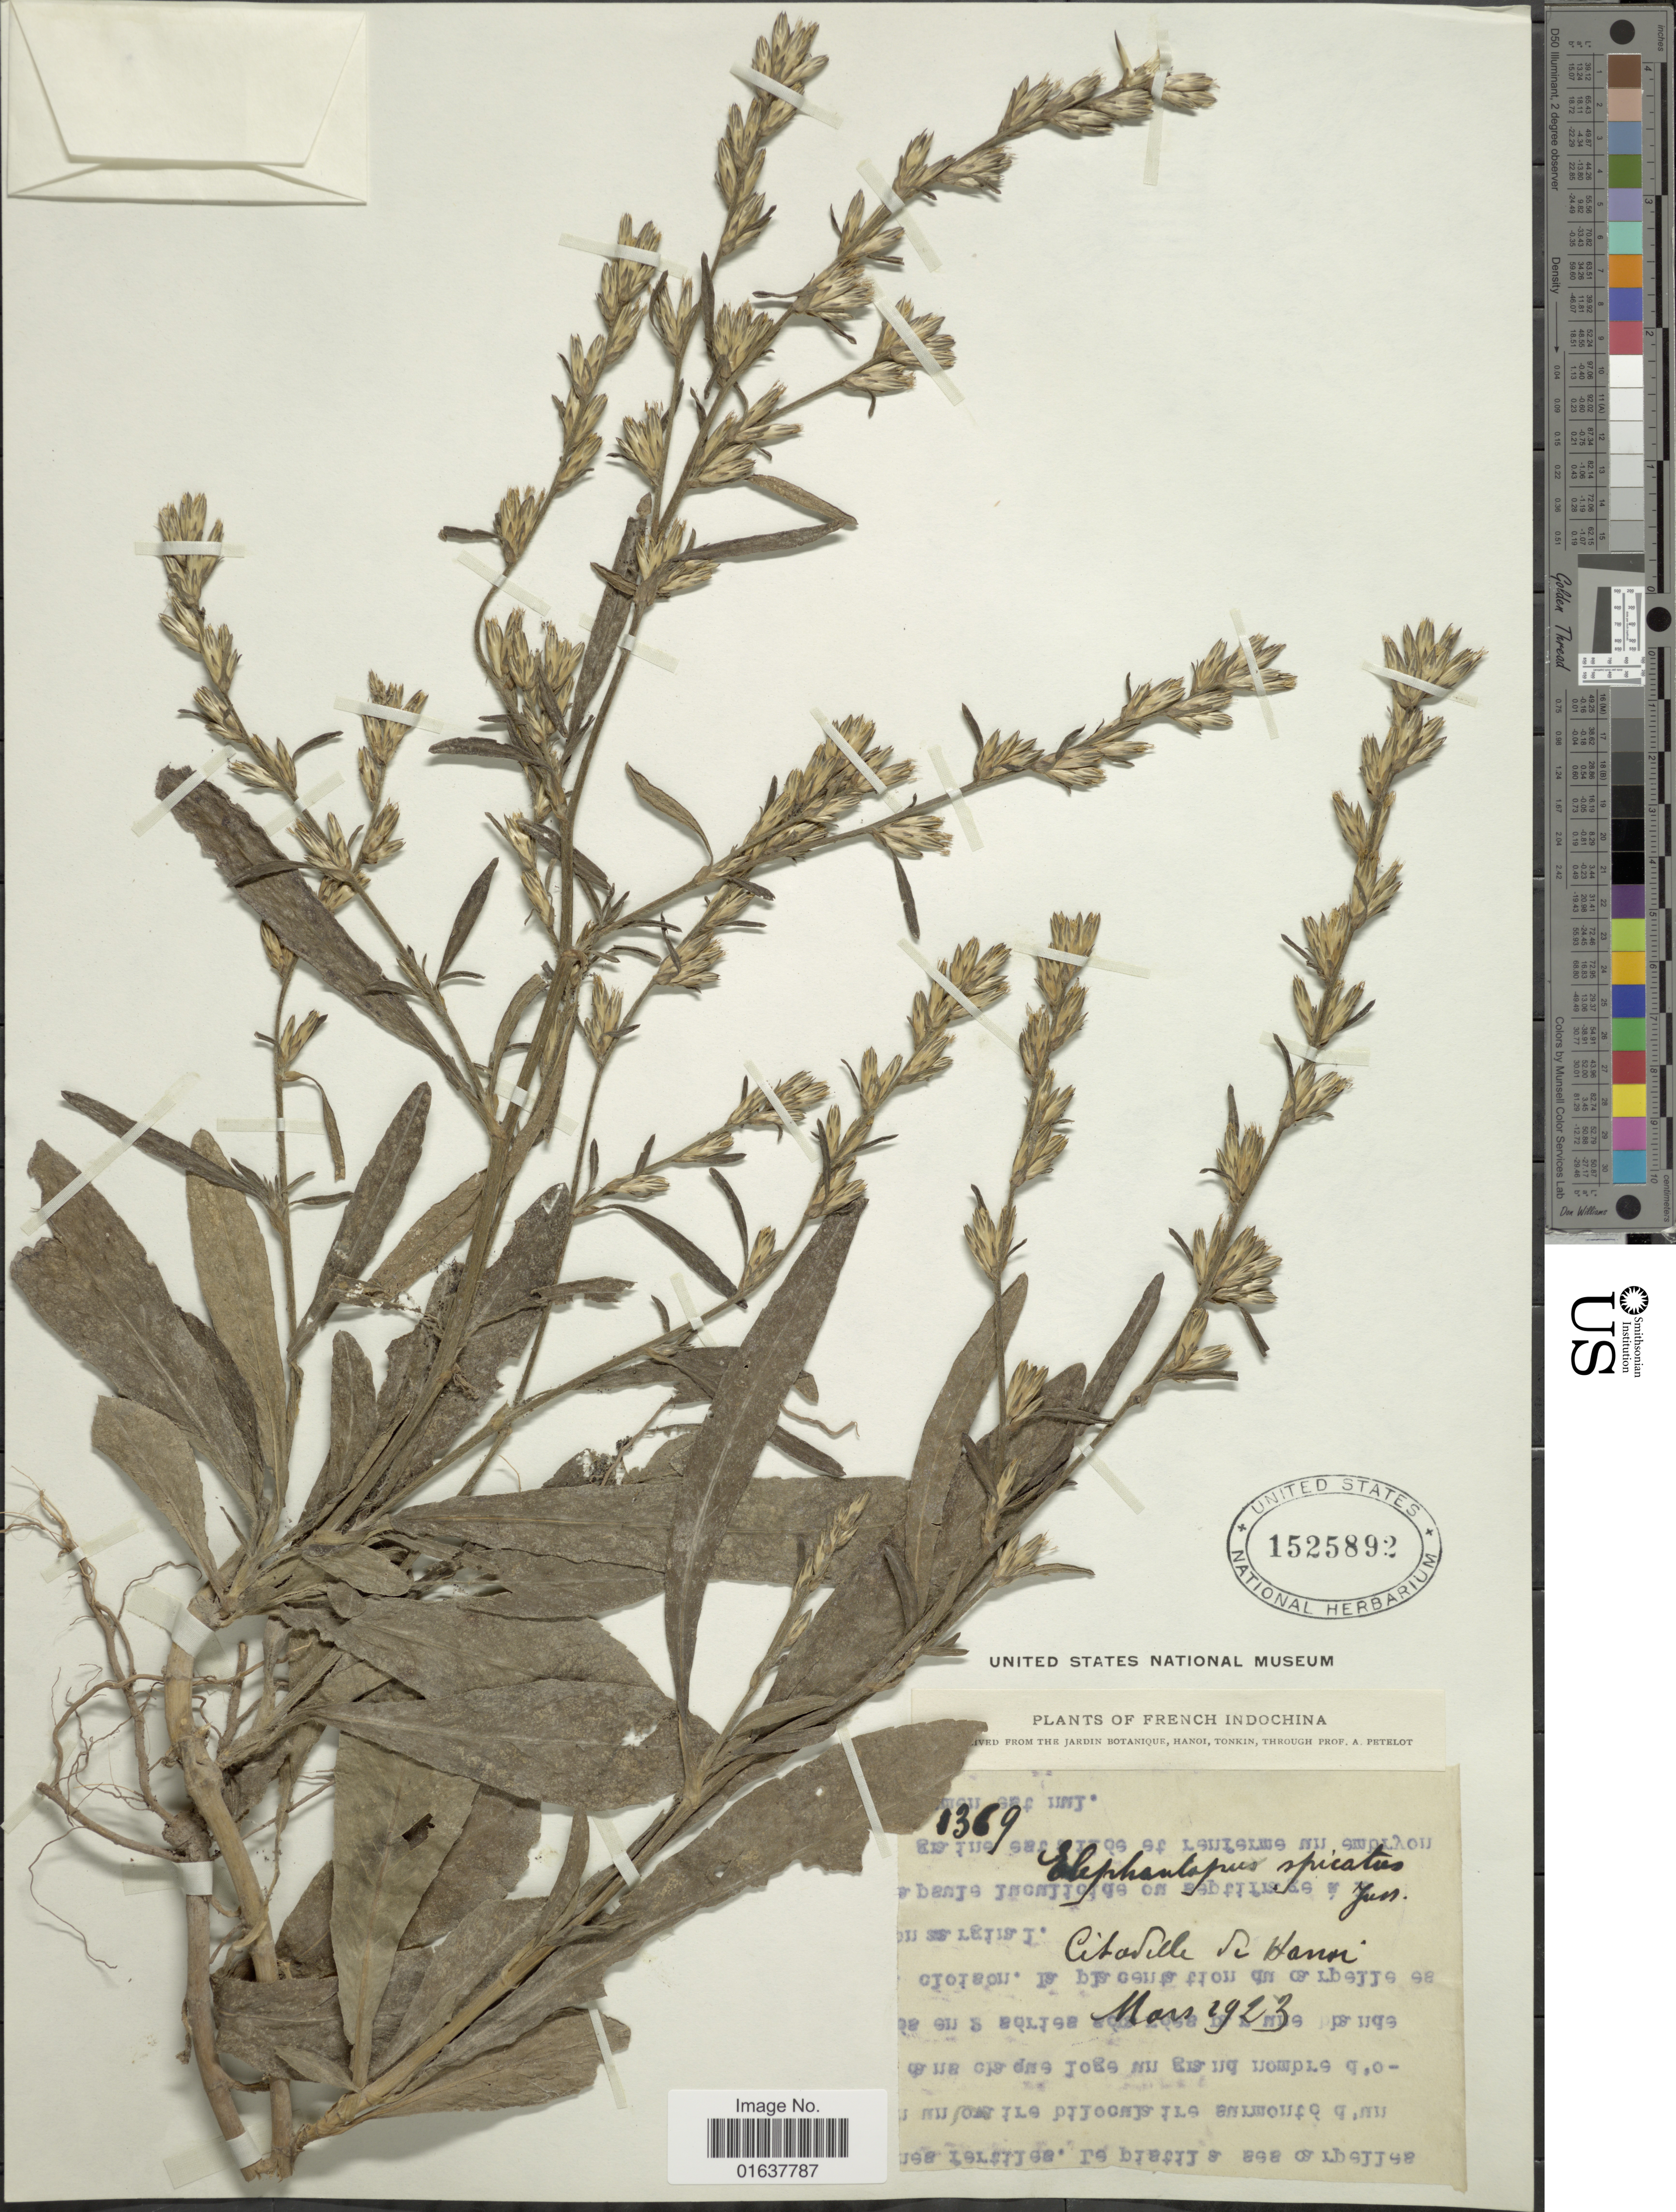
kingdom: Plantae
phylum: Tracheophyta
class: Magnoliopsida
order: Asterales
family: Asteraceae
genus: Pseudelephantopus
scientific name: Pseudelephantopus spicatus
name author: (Juss. ex Aubl.) C.F. Baker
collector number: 1369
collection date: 1923-03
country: Vietnam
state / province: Ha Noi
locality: Citadelle de Hanni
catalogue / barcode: US 1525892